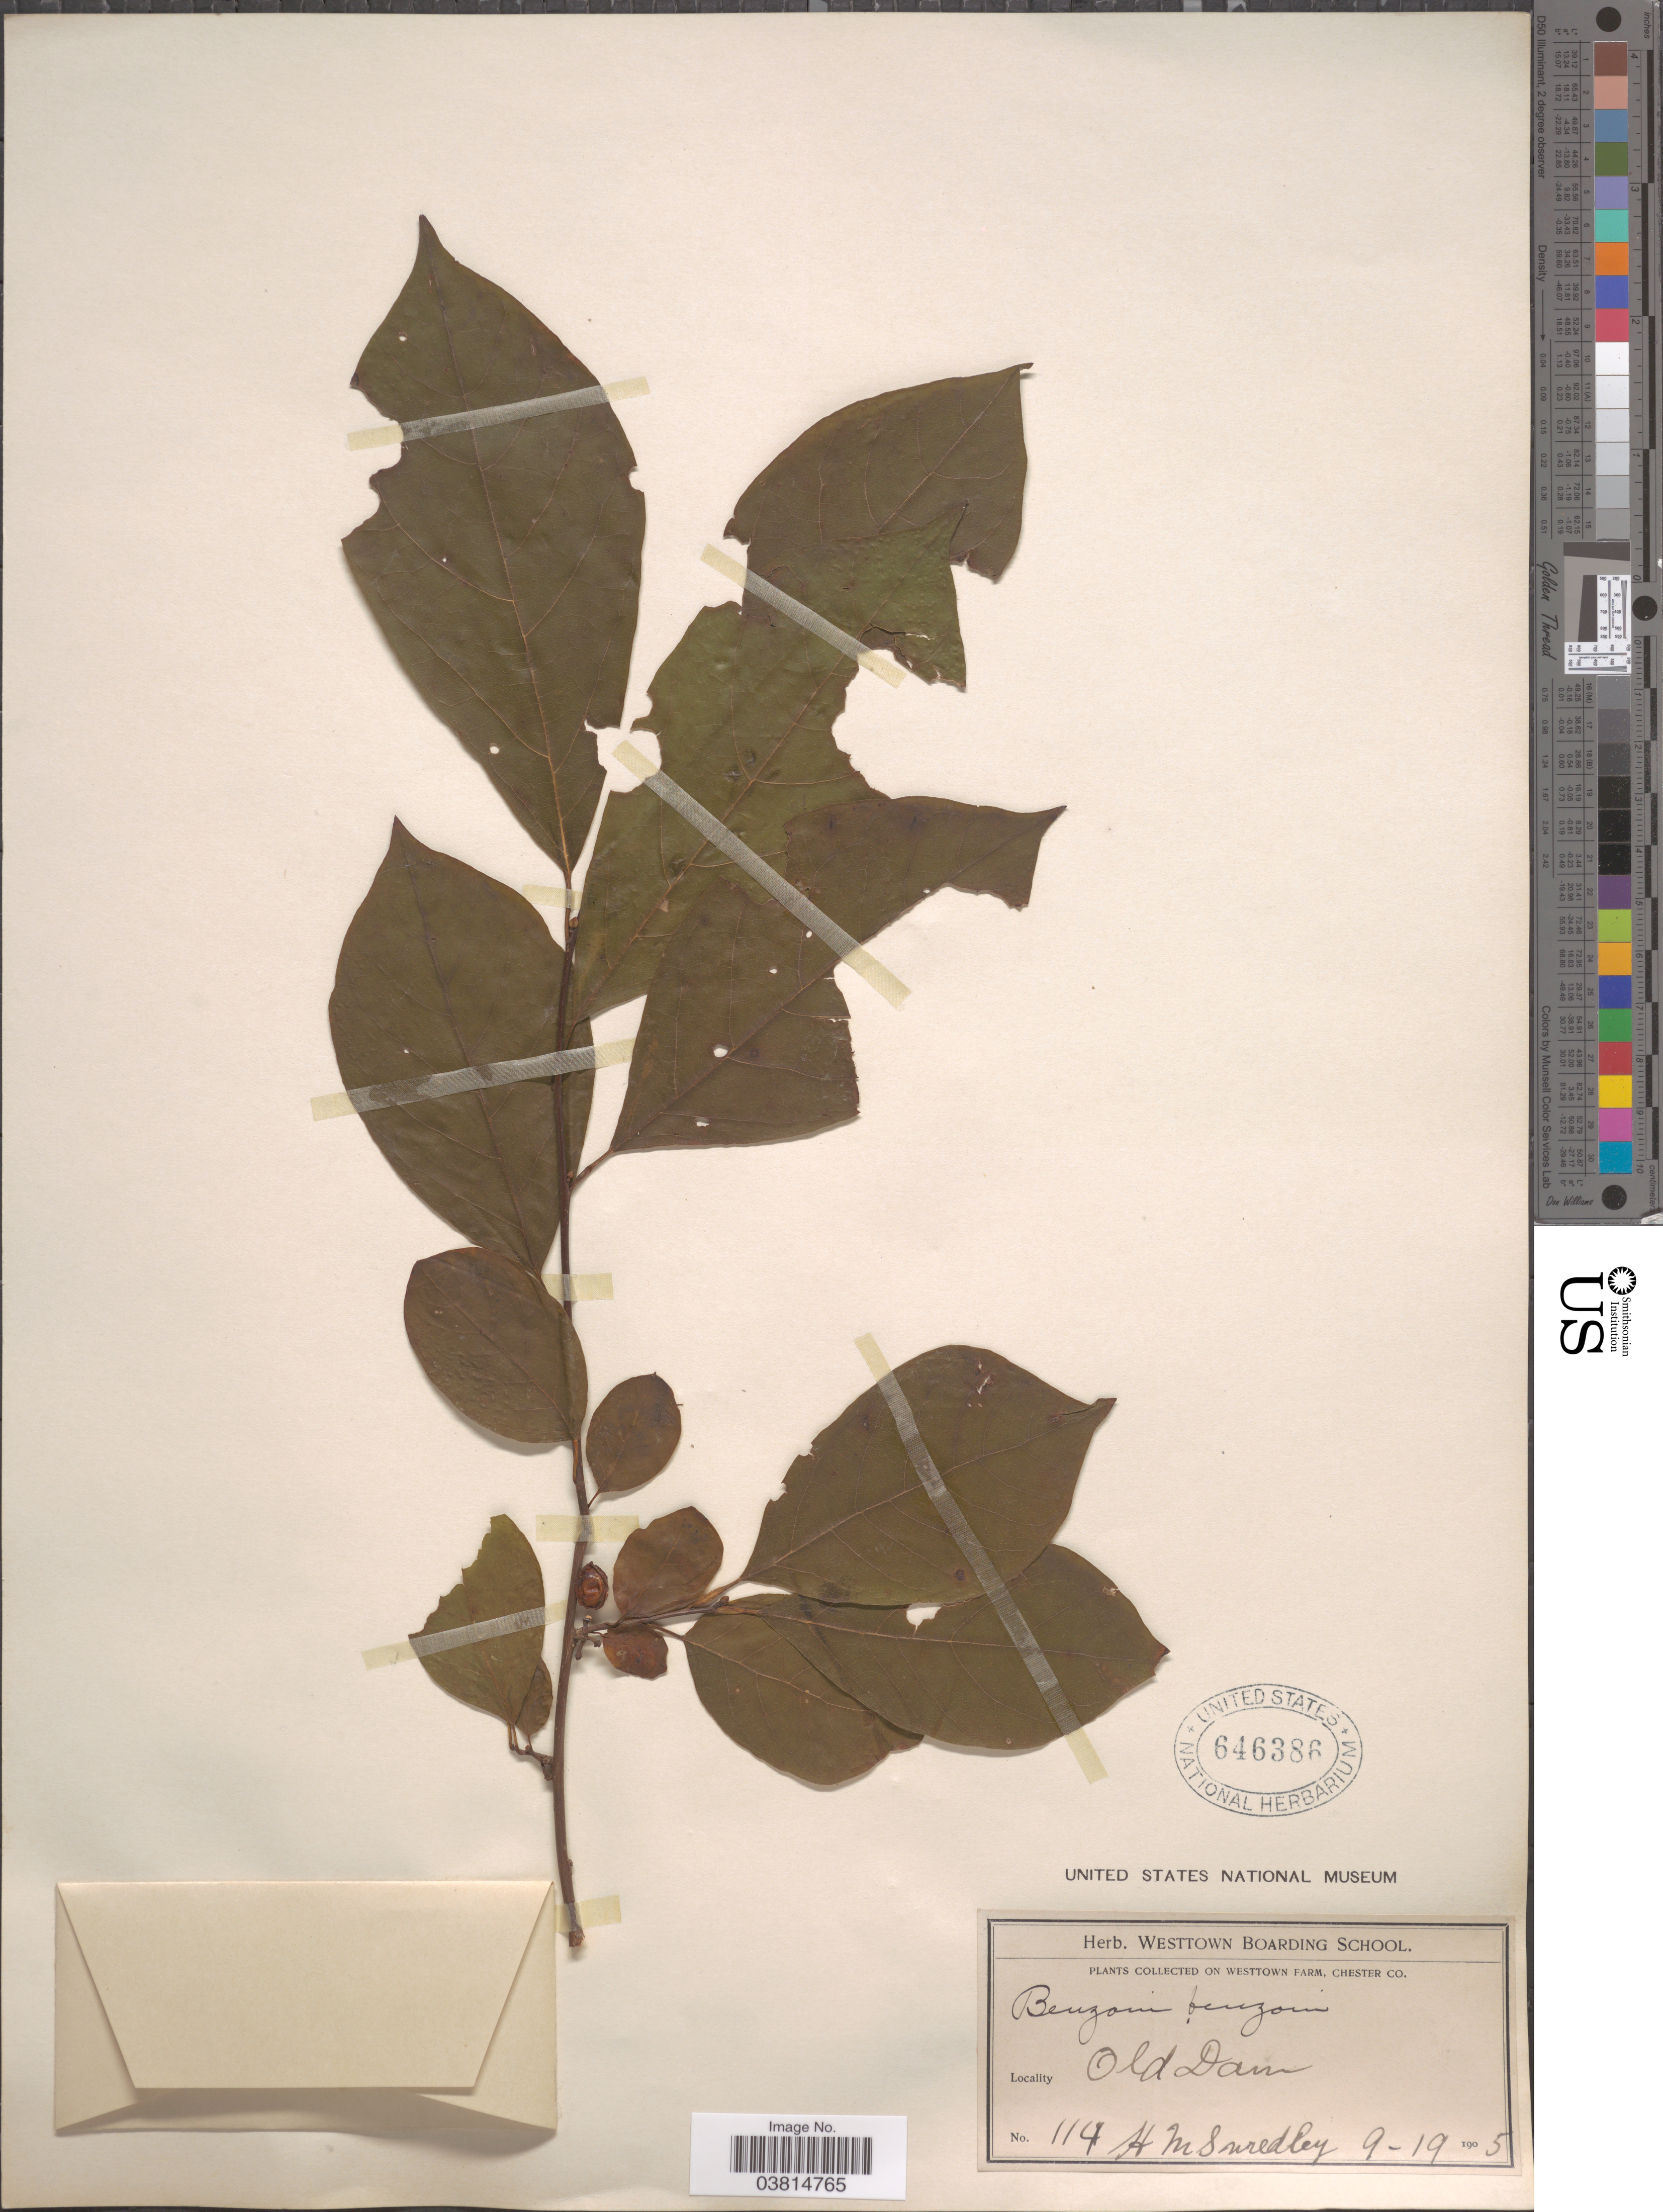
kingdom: Plantae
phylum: Tracheophyta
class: Magnoliopsida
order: Laurales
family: Lauraceae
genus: Lindera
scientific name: Lindera benzoin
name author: (L.) Blume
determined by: Strong, Mark T., (BOT), Smithsonian Institution - National Museum of Natural History (UNITED STATES)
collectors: H. Smedley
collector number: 114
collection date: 1905-09-19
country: United States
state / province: Pennsylvania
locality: Westtown Farm, Chester Co. Old Dam.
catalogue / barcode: US 646386